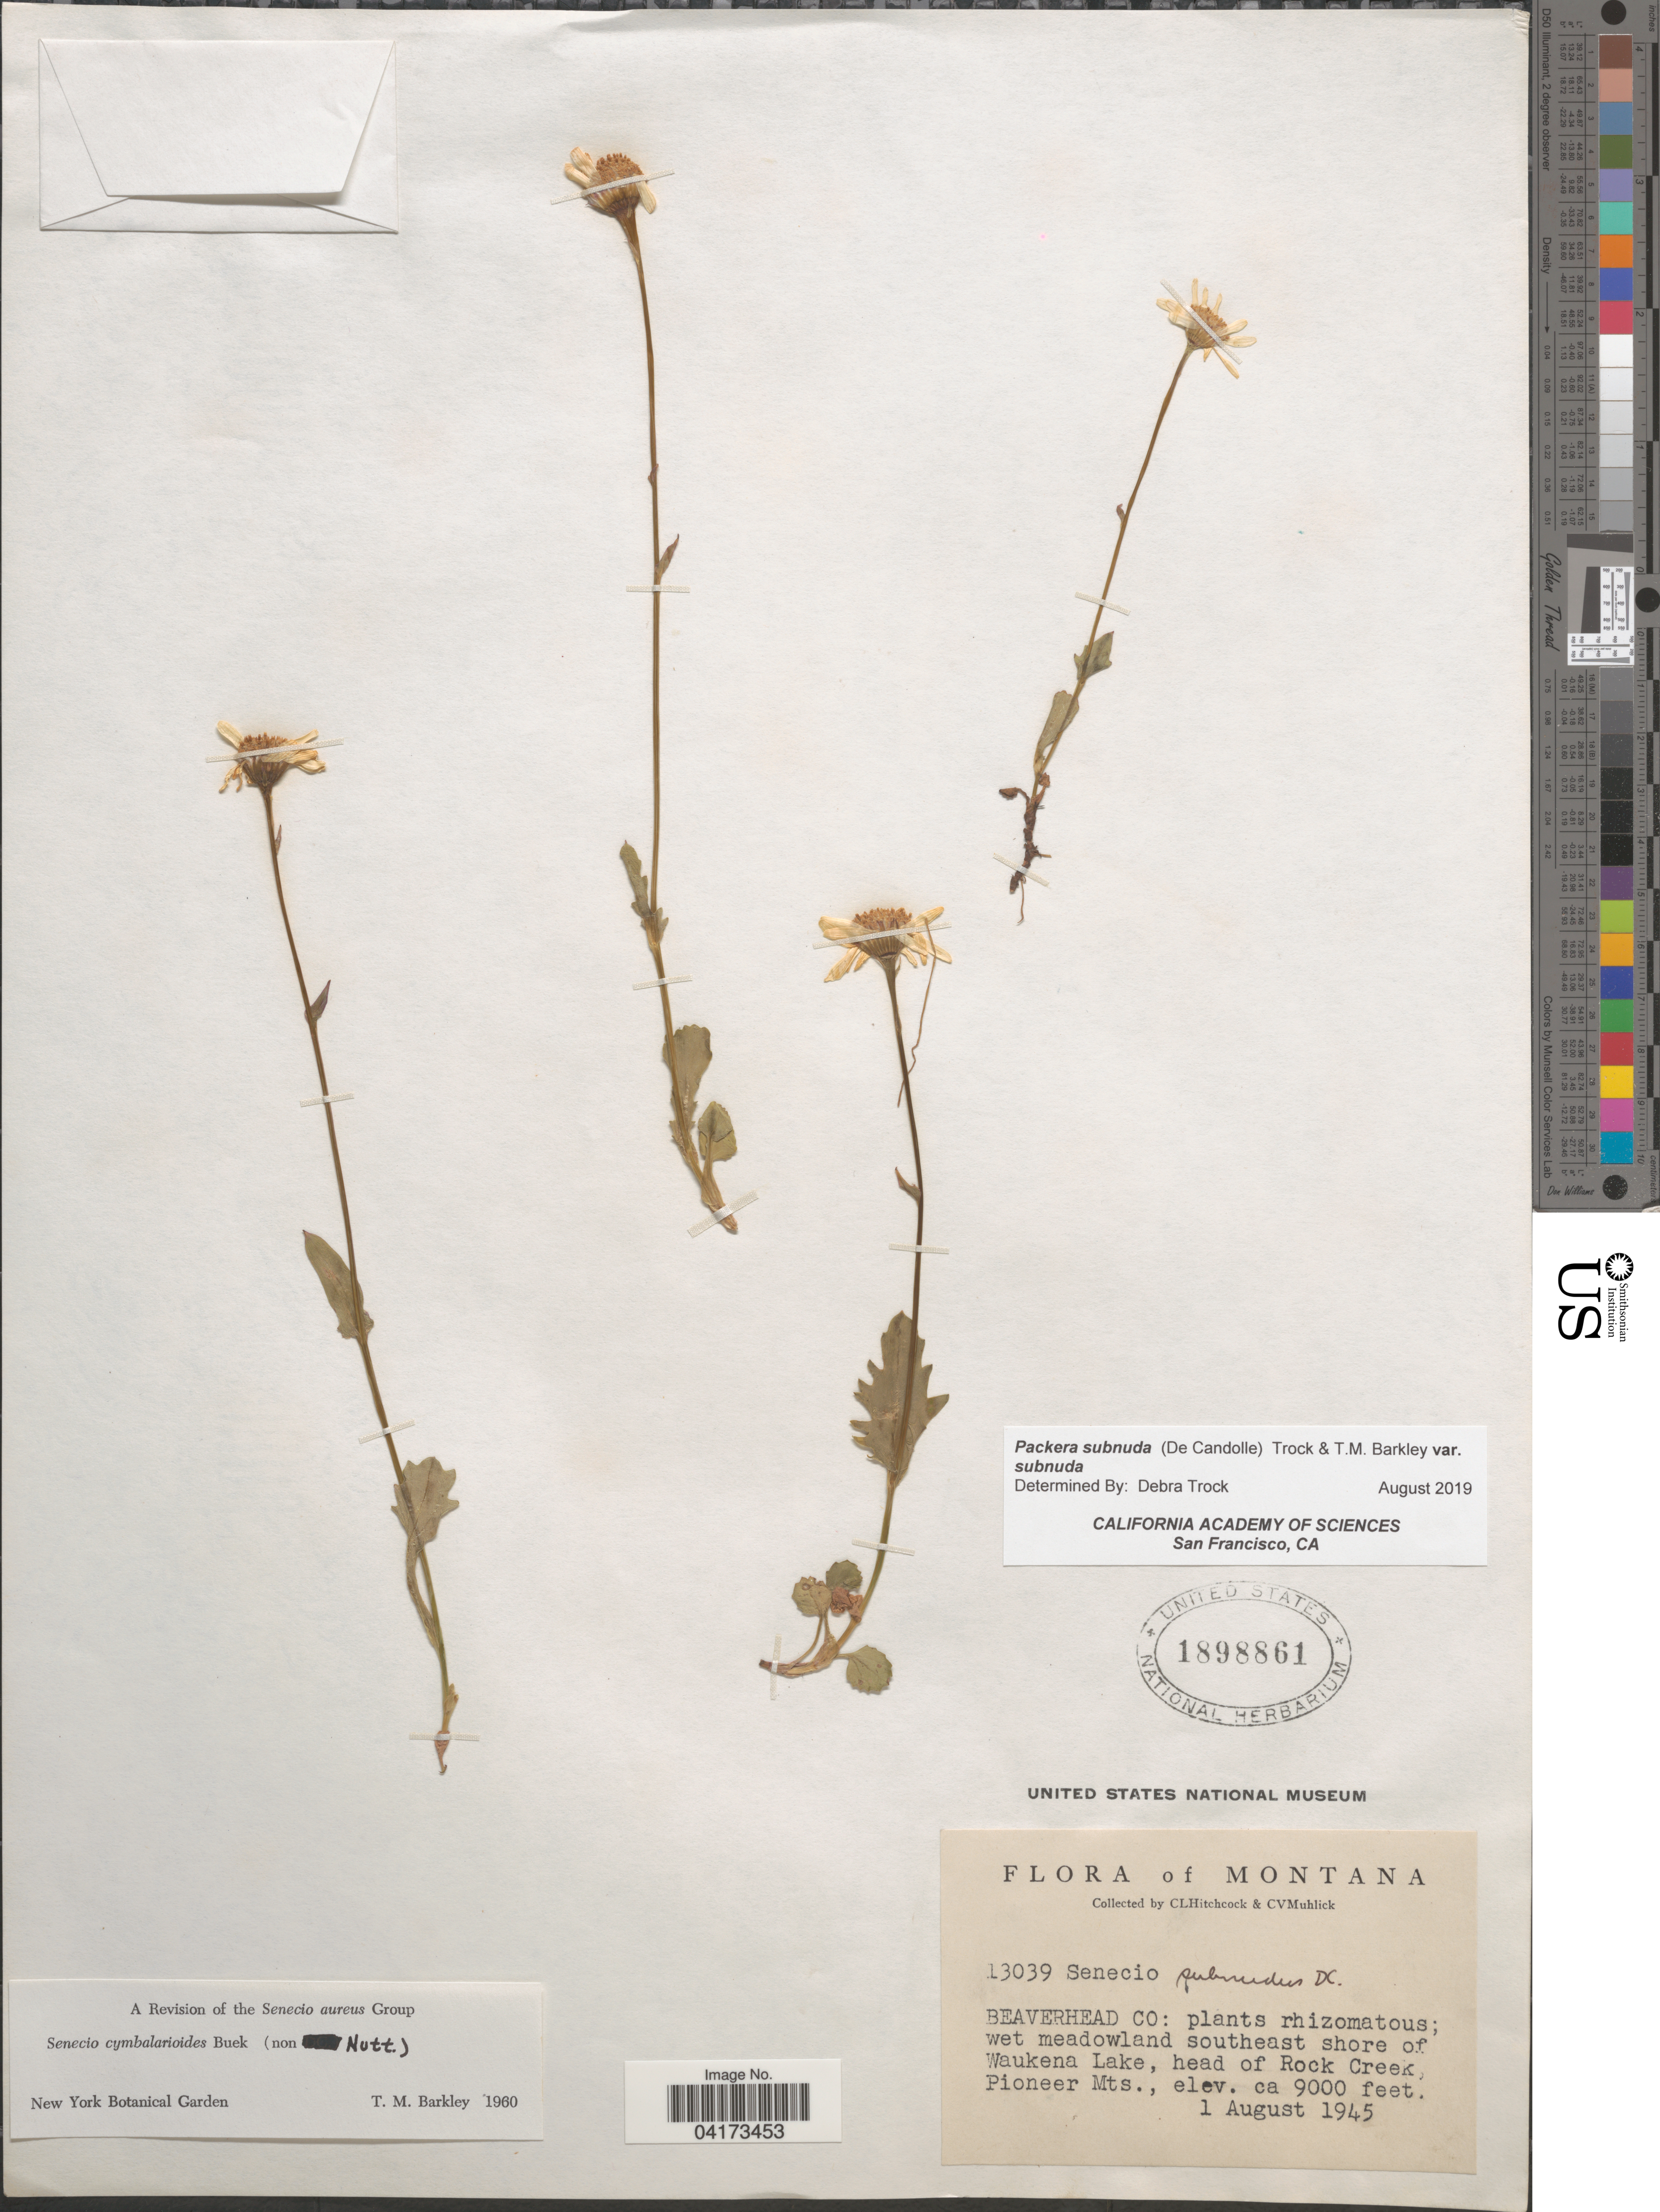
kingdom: Plantae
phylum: Tracheophyta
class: Magnoliopsida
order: Asterales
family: Asteraceae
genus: Packera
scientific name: Packera subnuda var. subnuda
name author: (DC.) Trock & T.M. Barkley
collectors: C. L. Hitchcock & C. V. Muhlick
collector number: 13039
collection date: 1945-08-01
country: United States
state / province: Montana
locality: Beaverhead Co: wet meadowland southeast shore of Waukena Lake, head of Rock Creek, Pioneer Mts.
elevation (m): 2743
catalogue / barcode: US 1898861